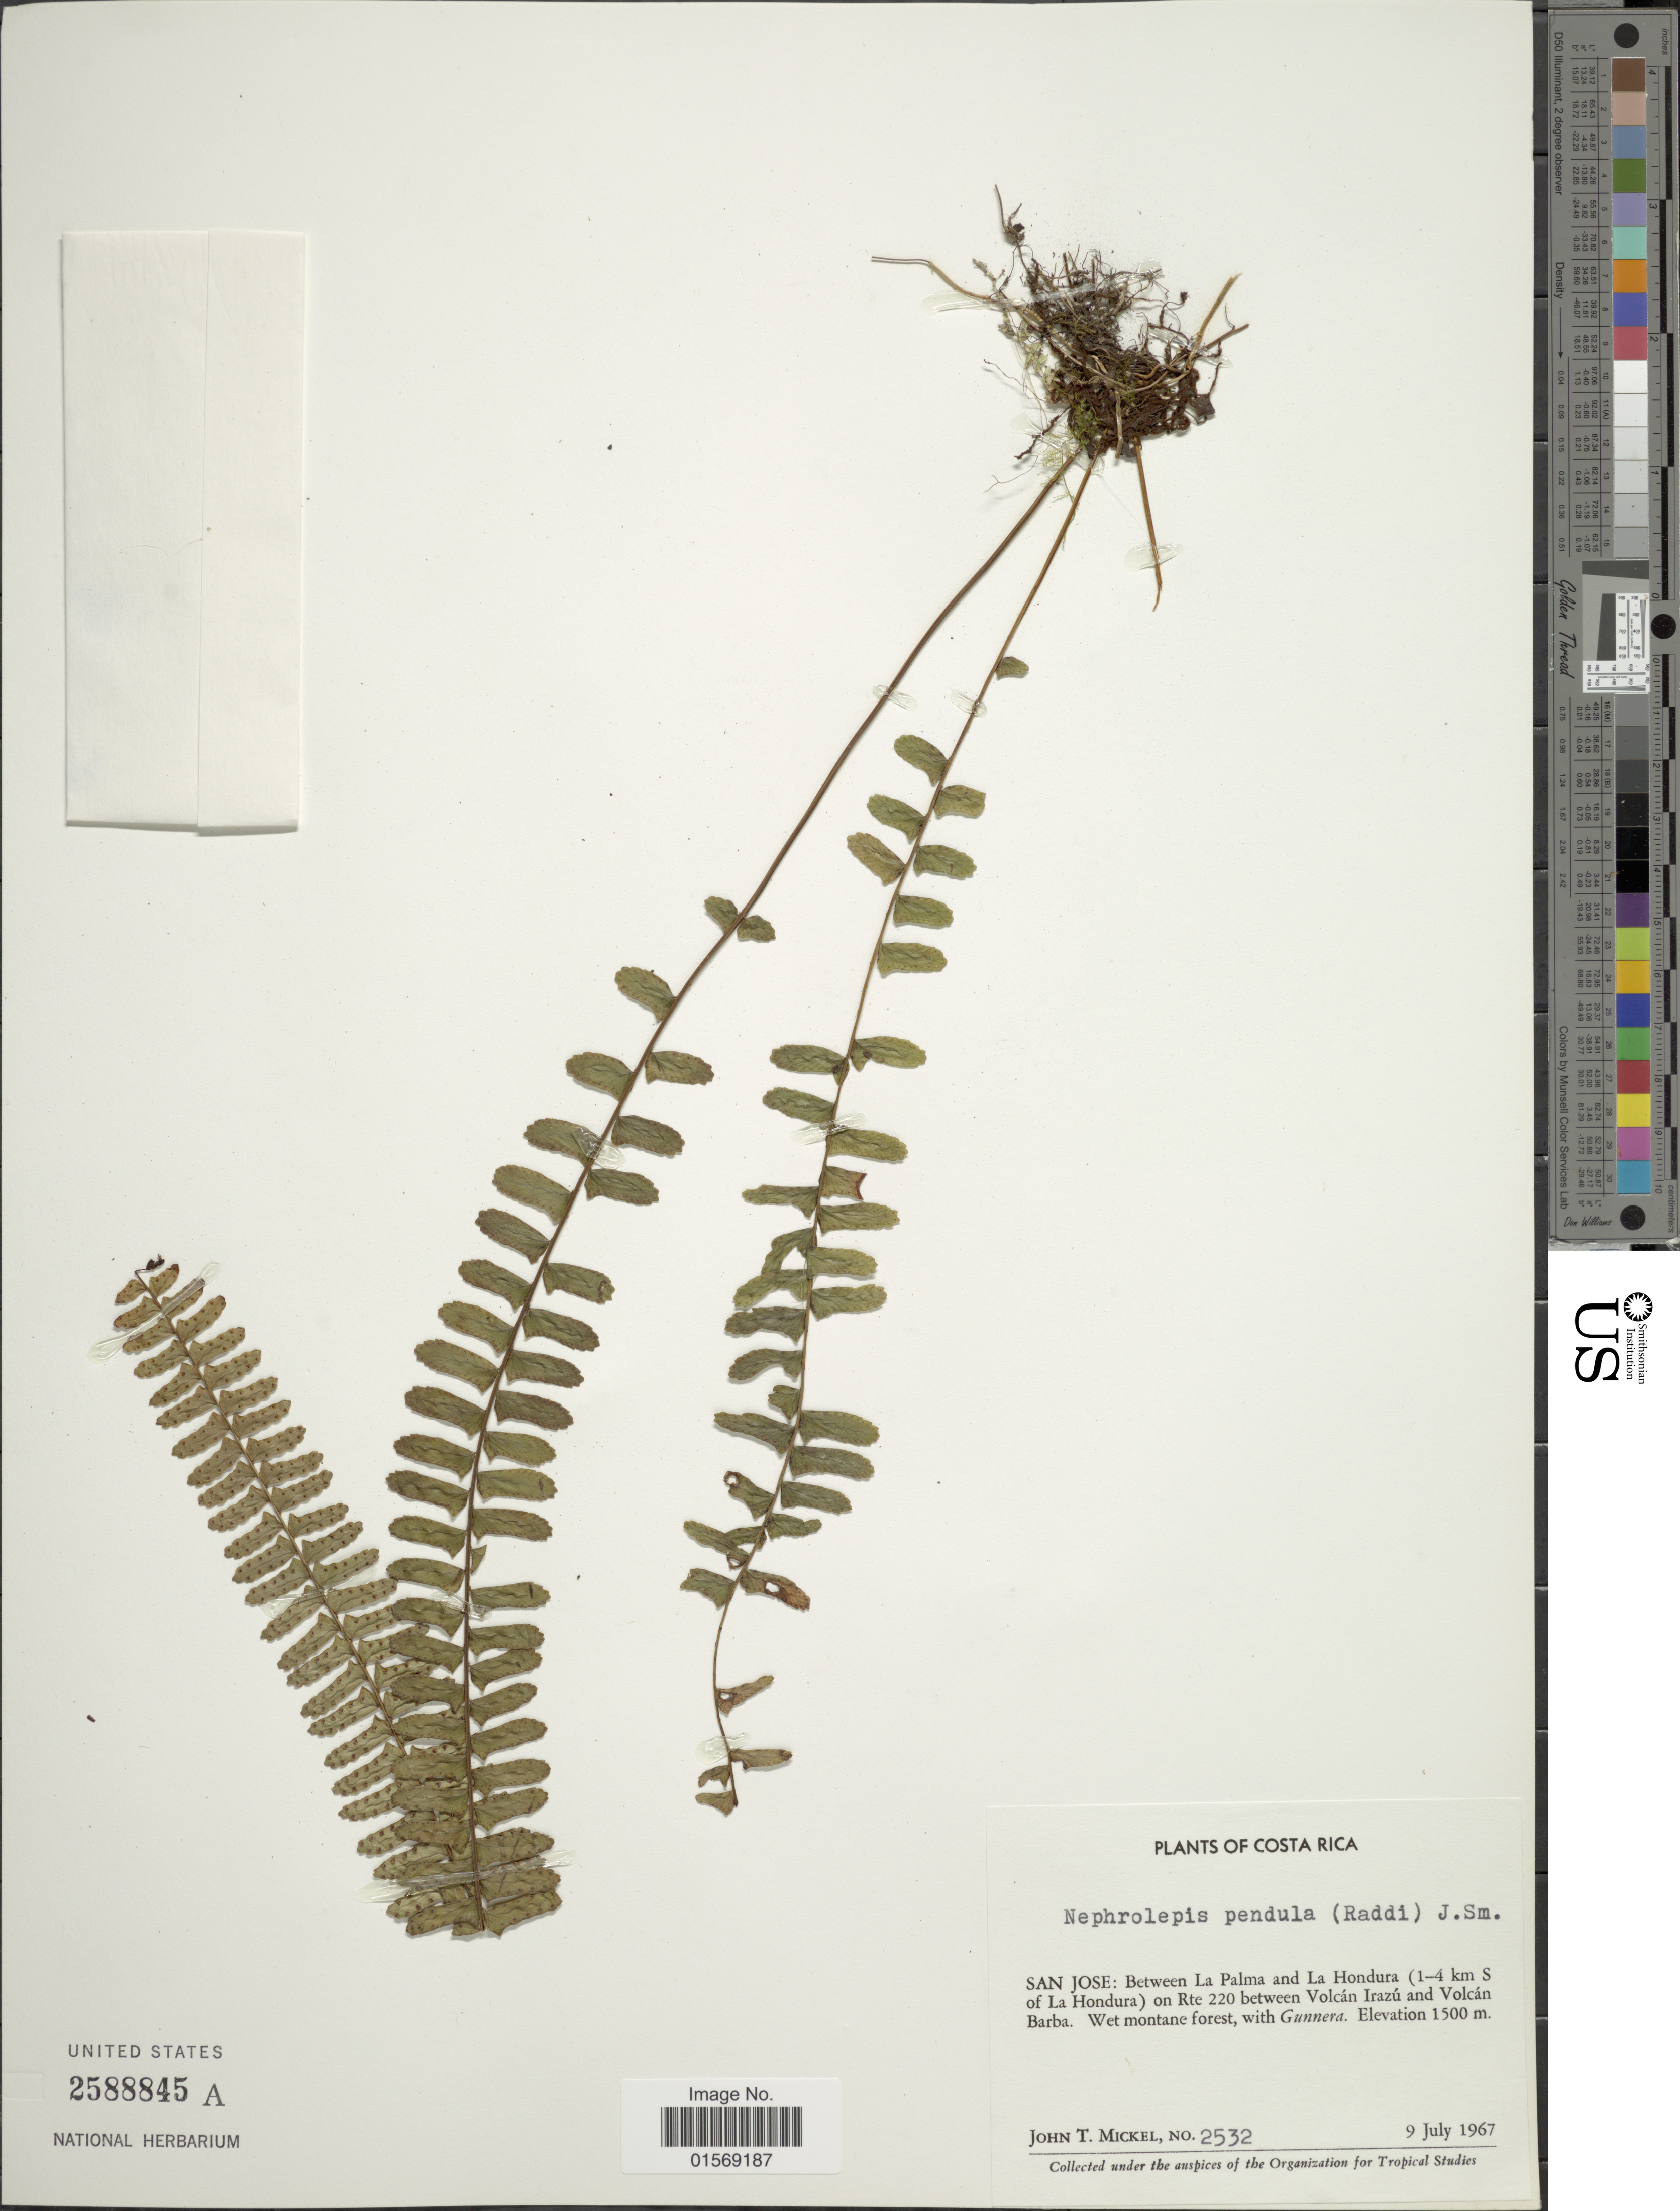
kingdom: Plantae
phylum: Tracheophyta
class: Polypodiopsida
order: Polypodiales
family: Nephrolepidaceae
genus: Nephrolepis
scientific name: Nephrolepis pendula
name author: (Raddi) J. Sm.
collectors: J. T. Mickel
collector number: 2532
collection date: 1967-07-09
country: Costa Rica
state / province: San José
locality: Costa Rica, San Jose: Between La Palma and La Hondura( 1-4 km S of La Hondura) on Rte 220 between Volcan Irazu and Volcan Barba.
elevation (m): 1500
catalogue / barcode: US 2588845A